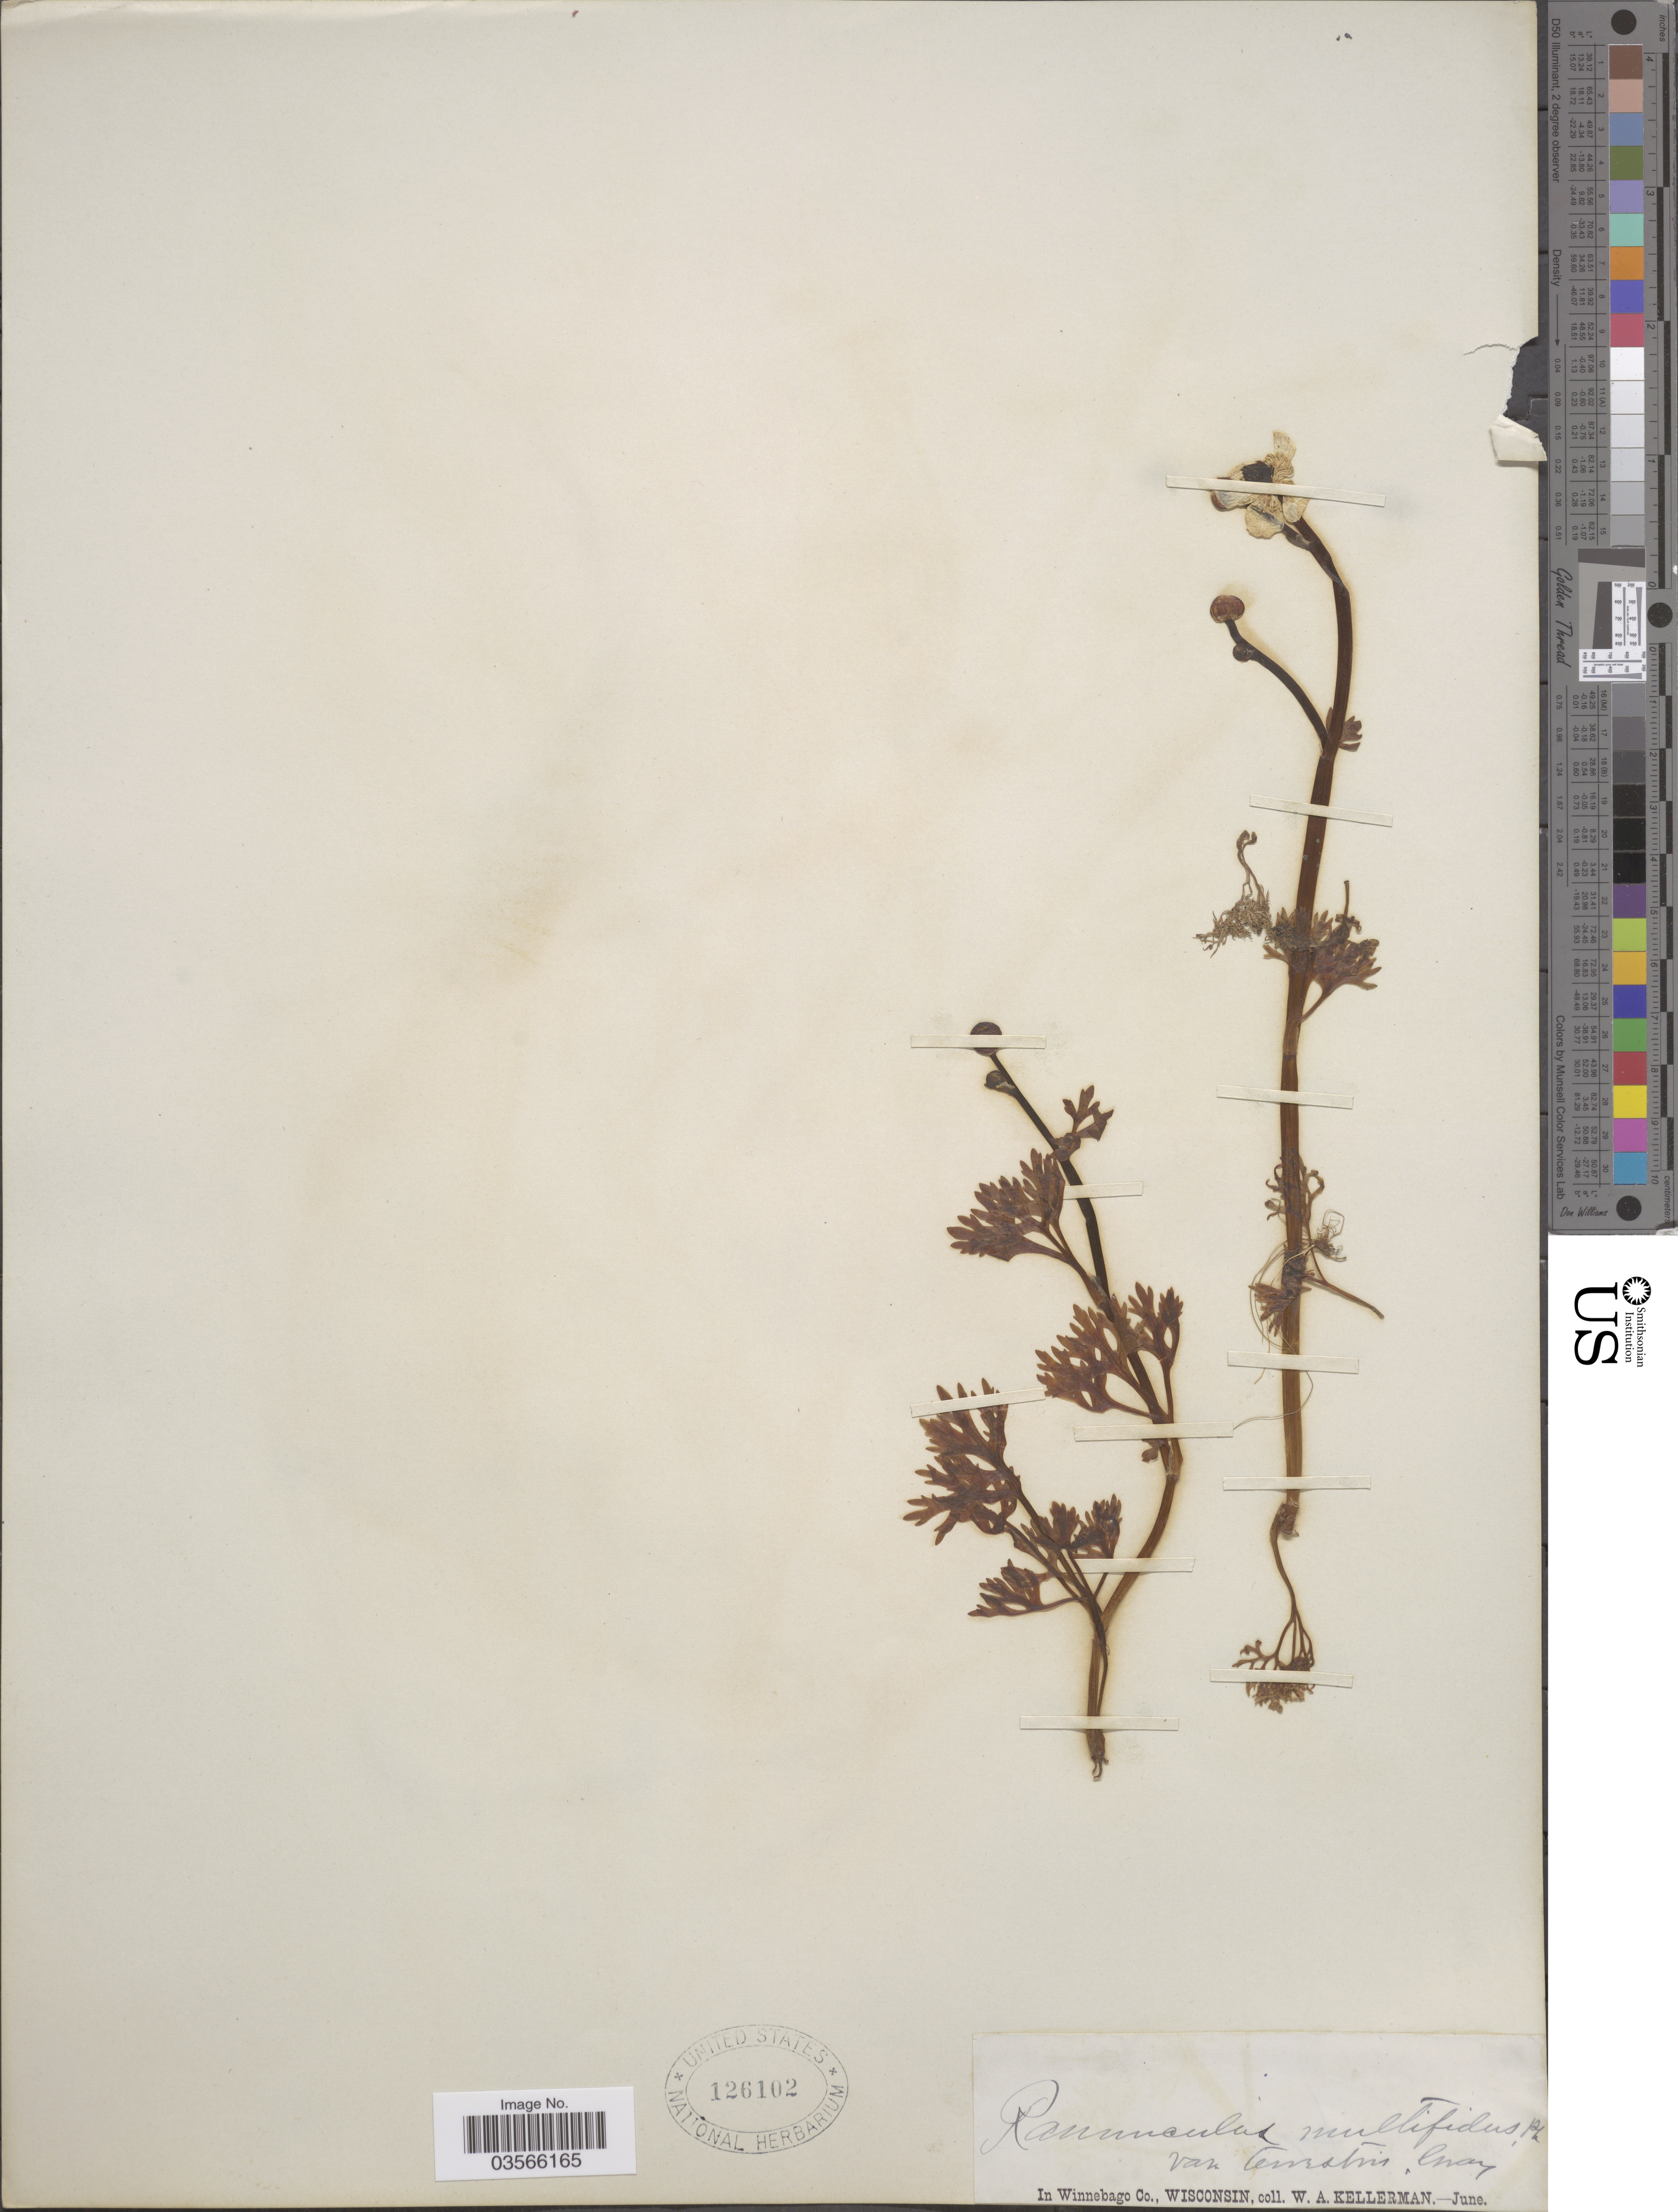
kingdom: Plantae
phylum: Tracheophyta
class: Magnoliopsida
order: Ranunculales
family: Ranunculaceae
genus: Ranunculus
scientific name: Ranunculus flabellaris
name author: Raf.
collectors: W. Kellerman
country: United States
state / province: Wisconsin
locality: In Winnebago Co.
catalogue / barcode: US 126102